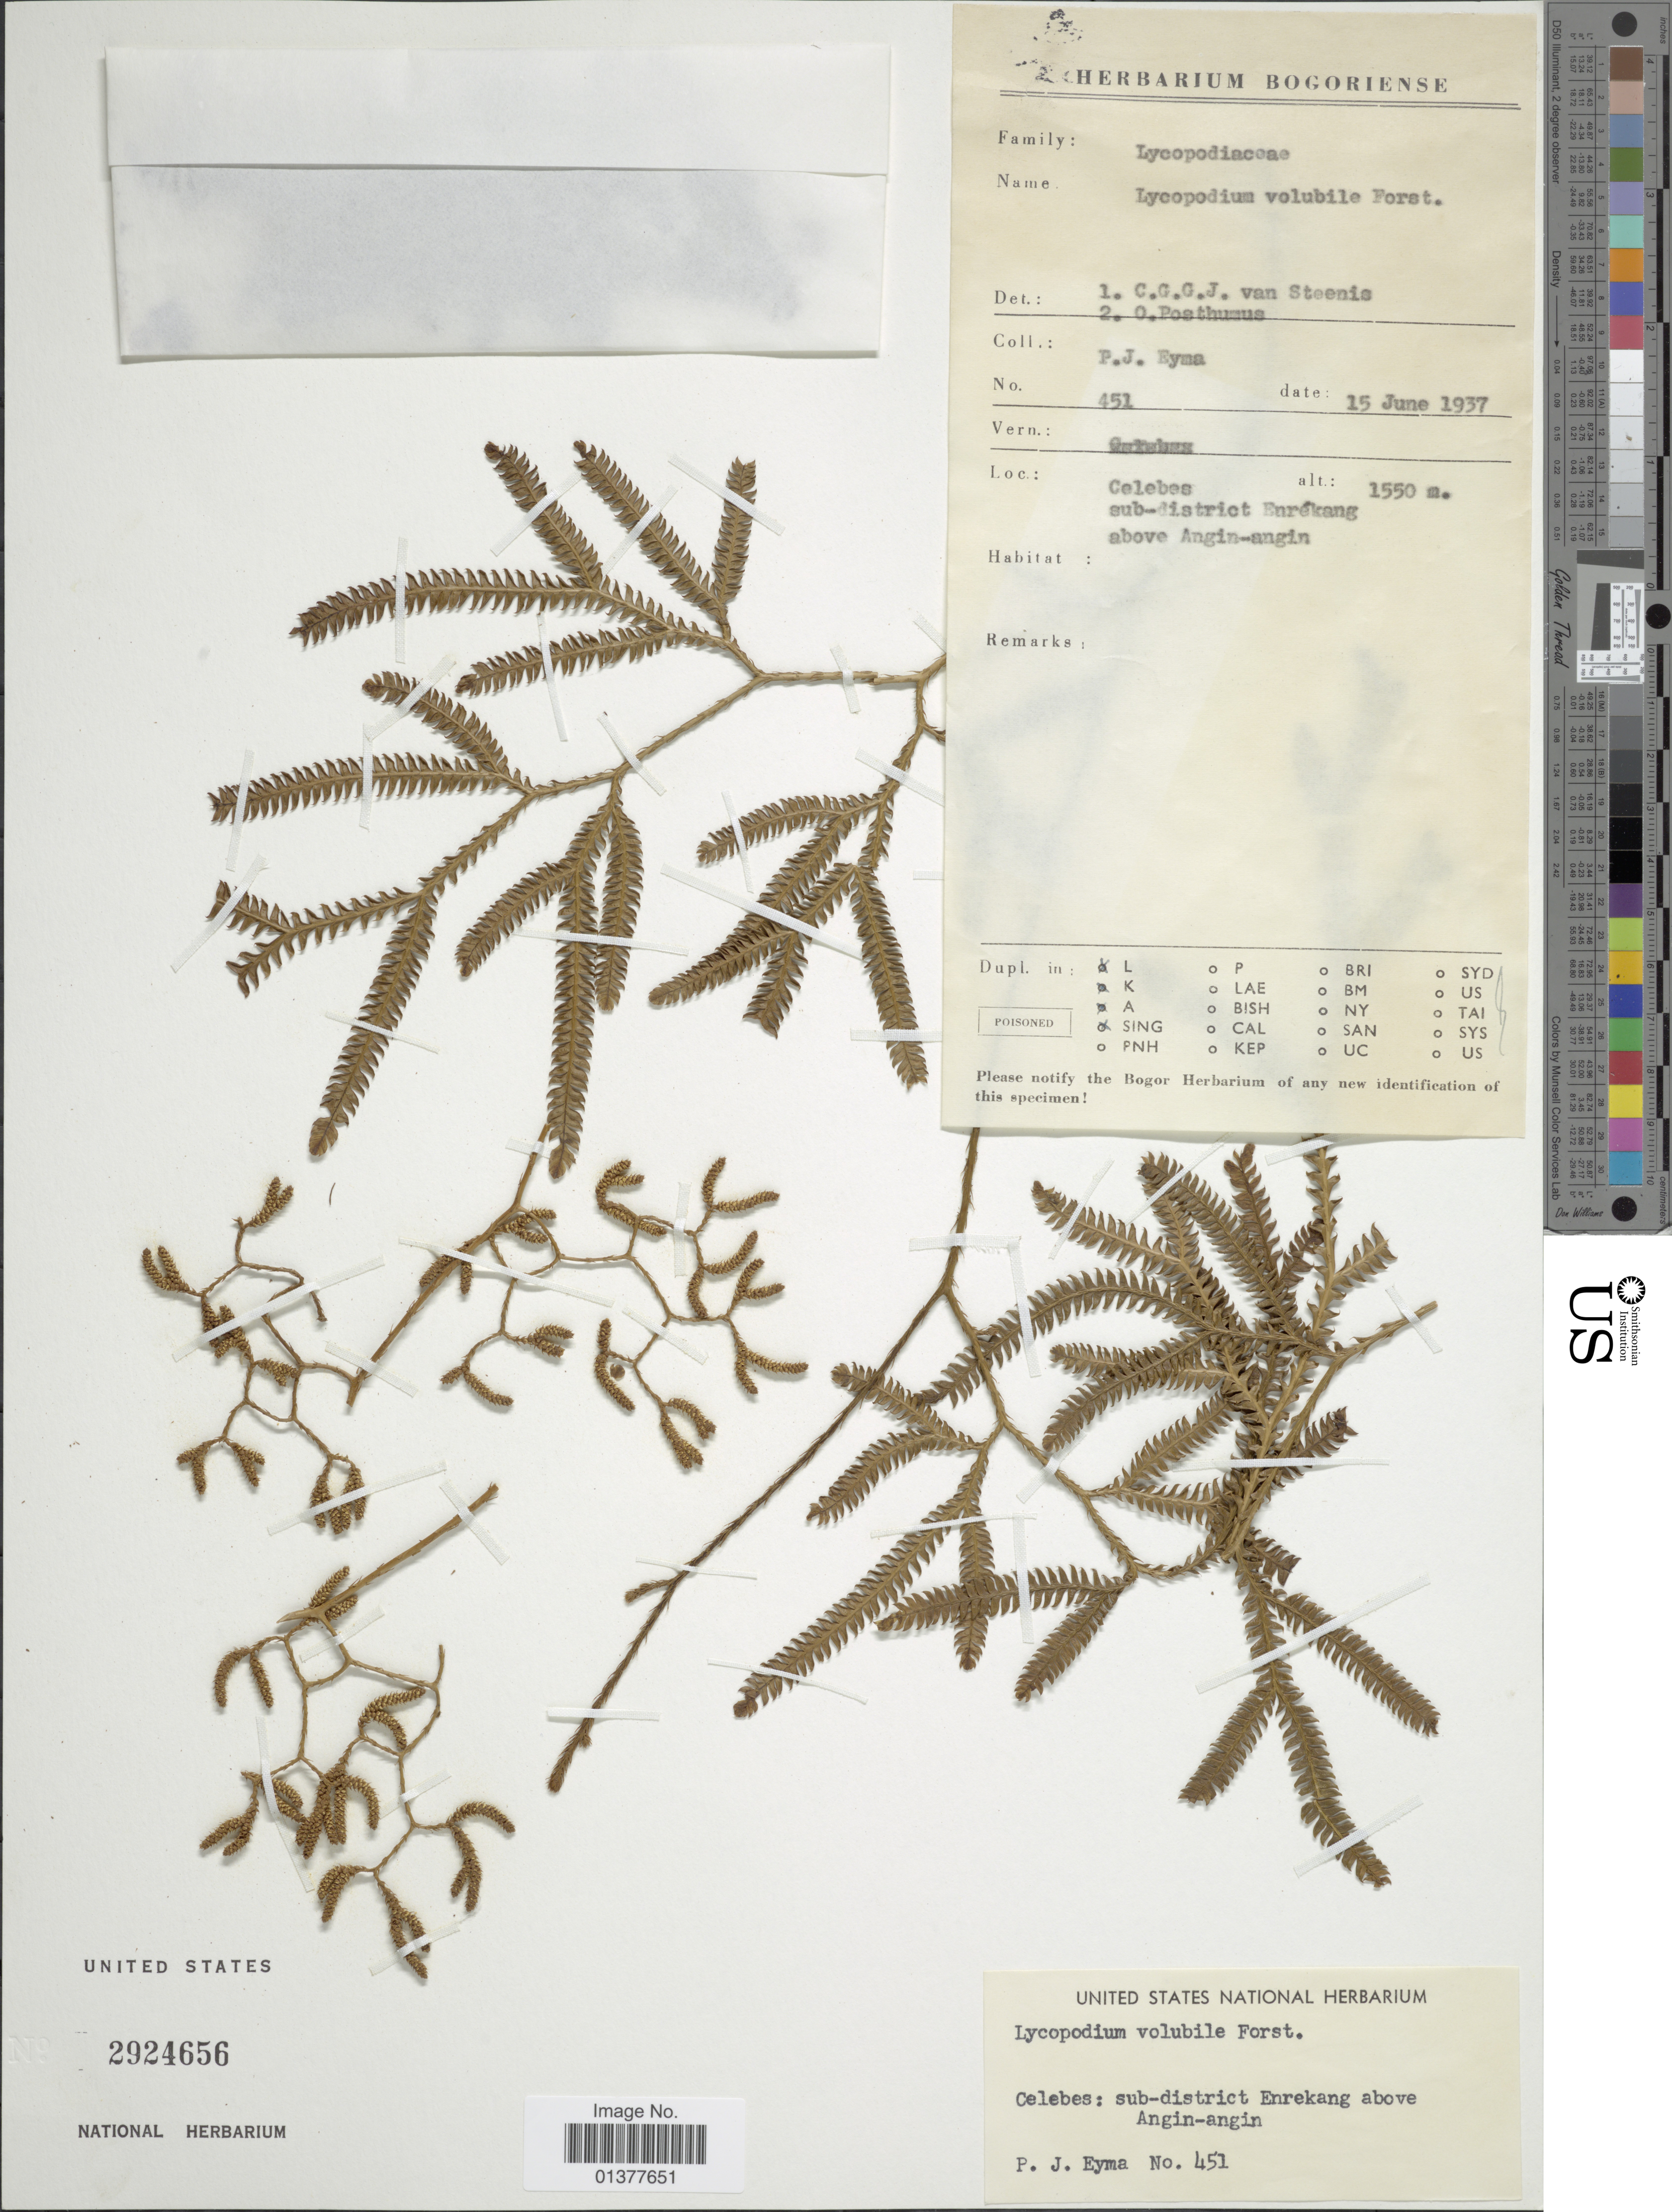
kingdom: Plantae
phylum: Tracheophyta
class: Lycopodiopsida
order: Lycopodiales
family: Lycopodiaceae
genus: Pseudodiphasium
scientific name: Pseudodiphasium volubile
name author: (G. Forst.) Holub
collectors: P. J. Eyma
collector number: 451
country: Indonesia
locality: Celebes: sub-district Enrekang above Angin-angin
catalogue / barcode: US 2924656